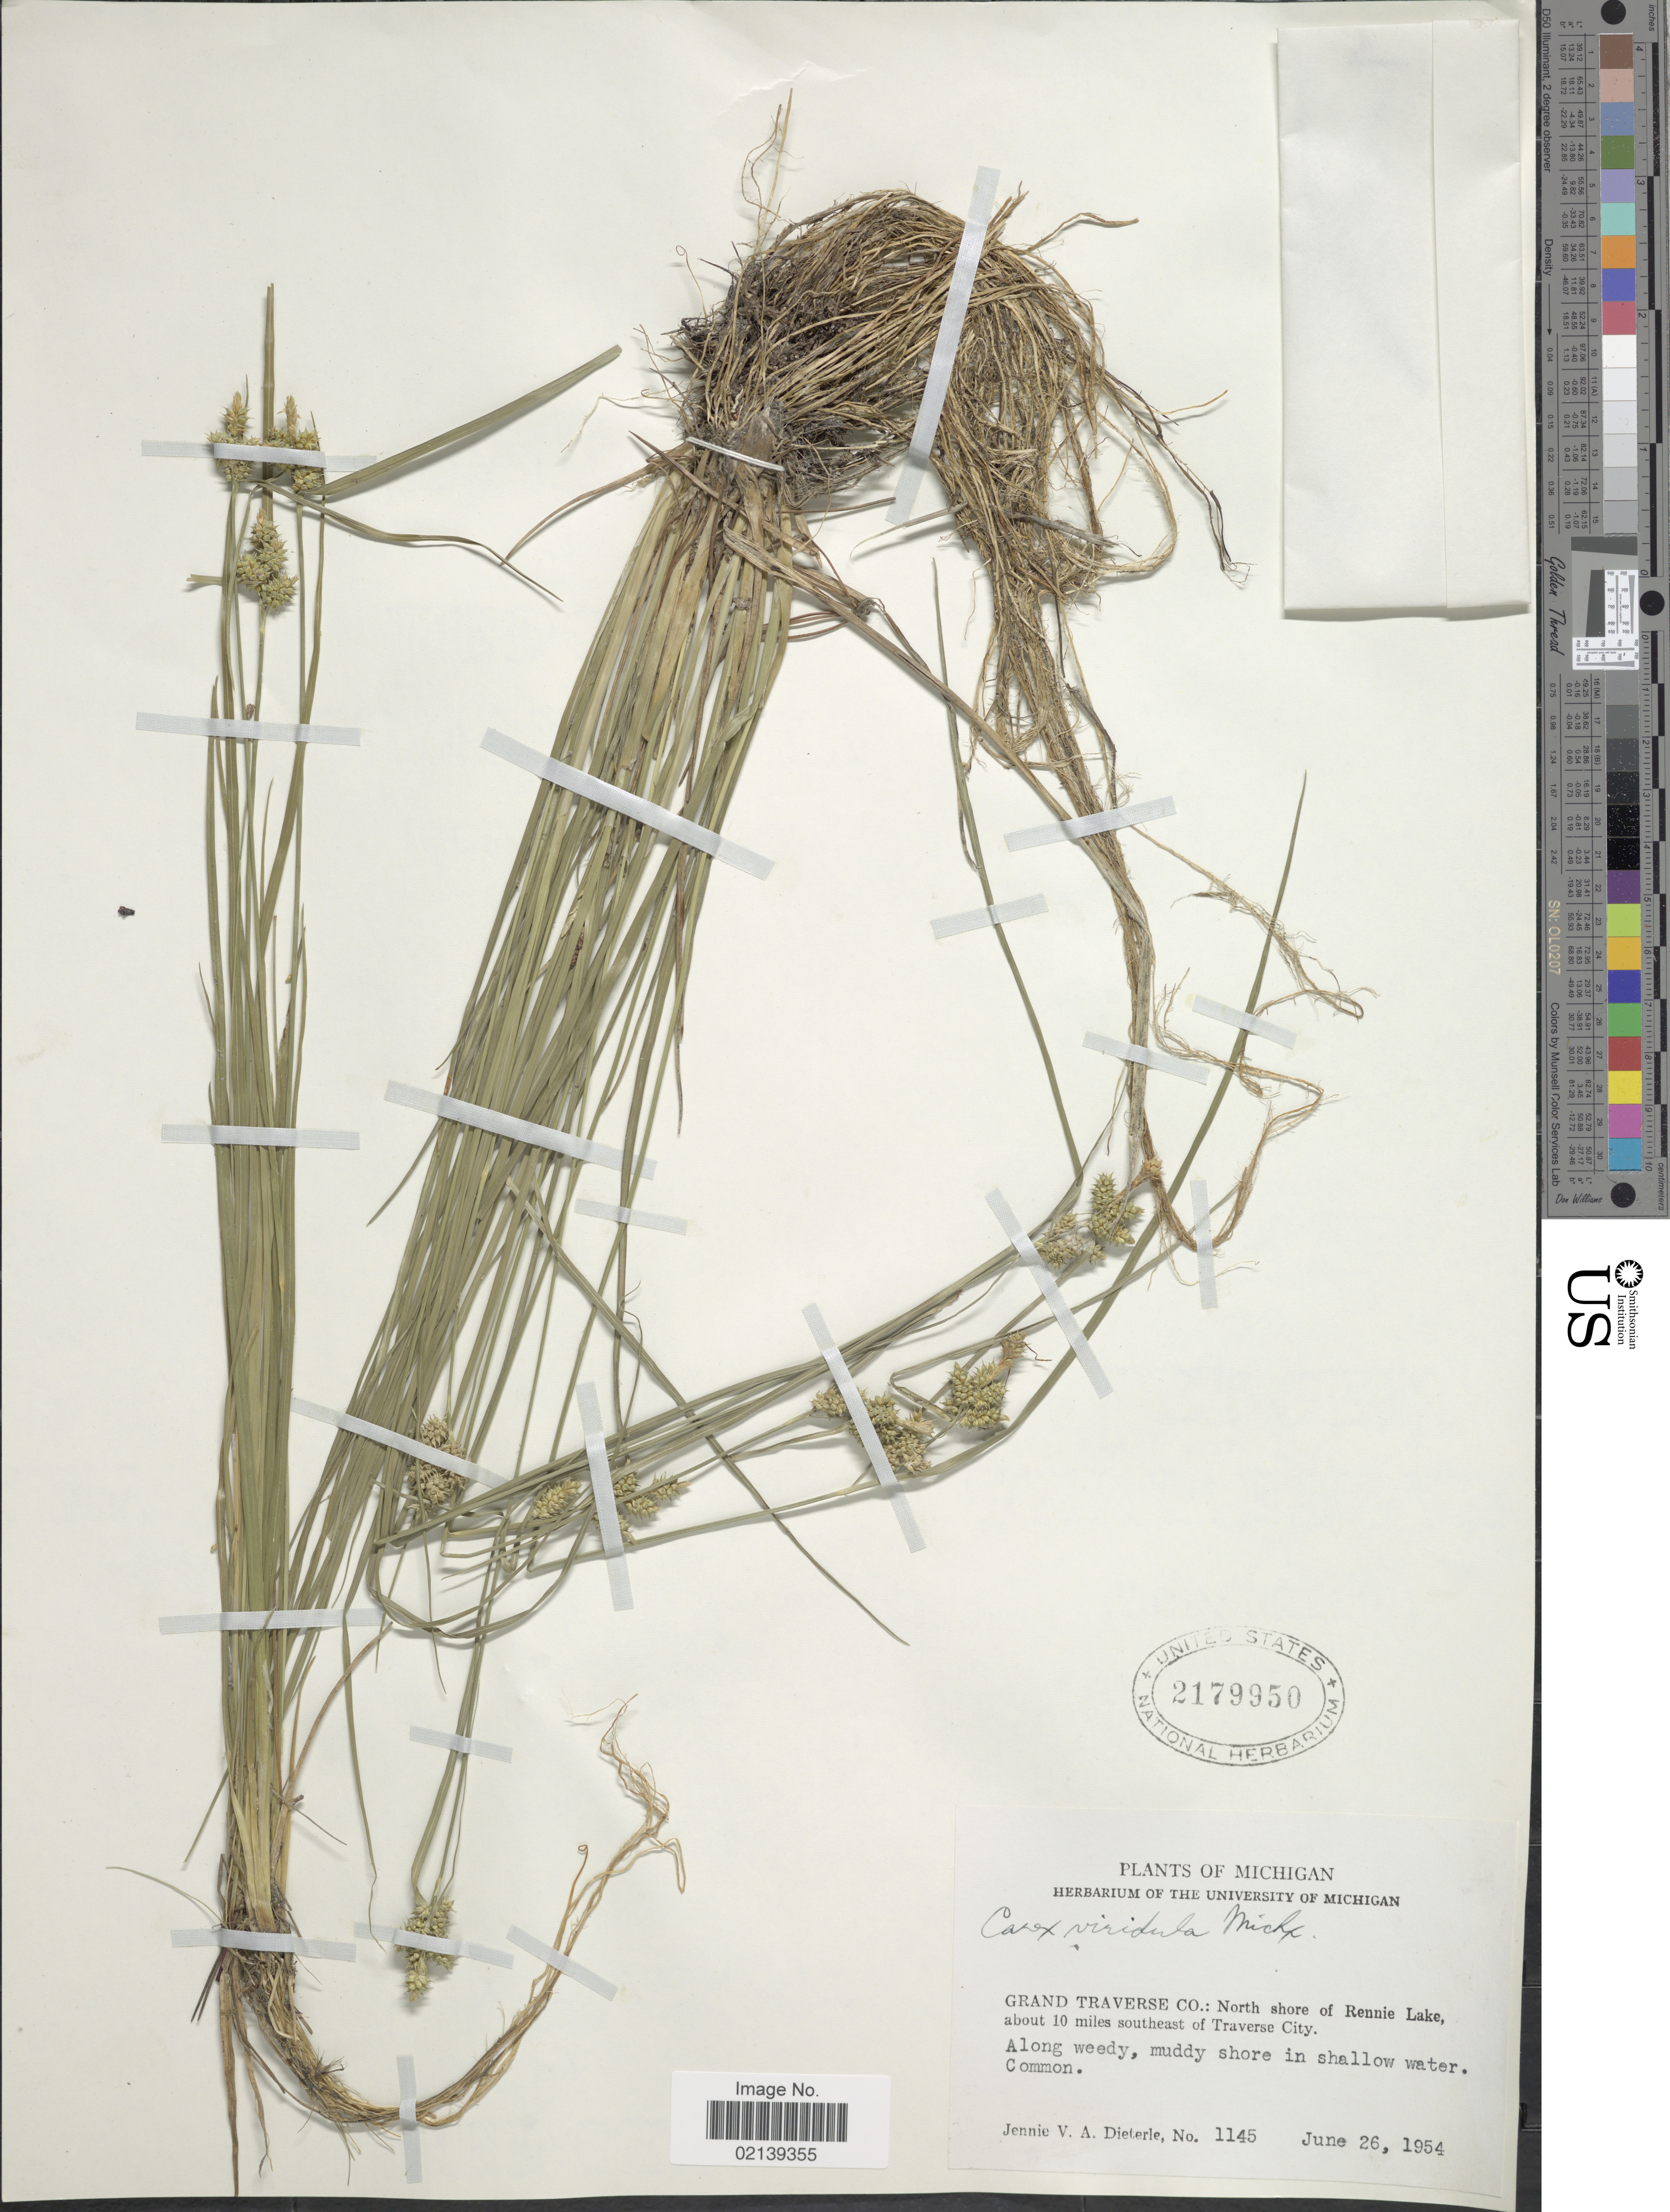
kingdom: Plantae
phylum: Tracheophyta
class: Liliopsida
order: Poales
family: Cyperaceae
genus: Carex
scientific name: Carex oederi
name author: Retz.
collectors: J. Dieterle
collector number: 1145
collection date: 1954-06-26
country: United States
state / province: Michigan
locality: Grand Traverse Co.: North shore of Rennie Lake, about 10 miles southeast of Traverse City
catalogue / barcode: US 2179950